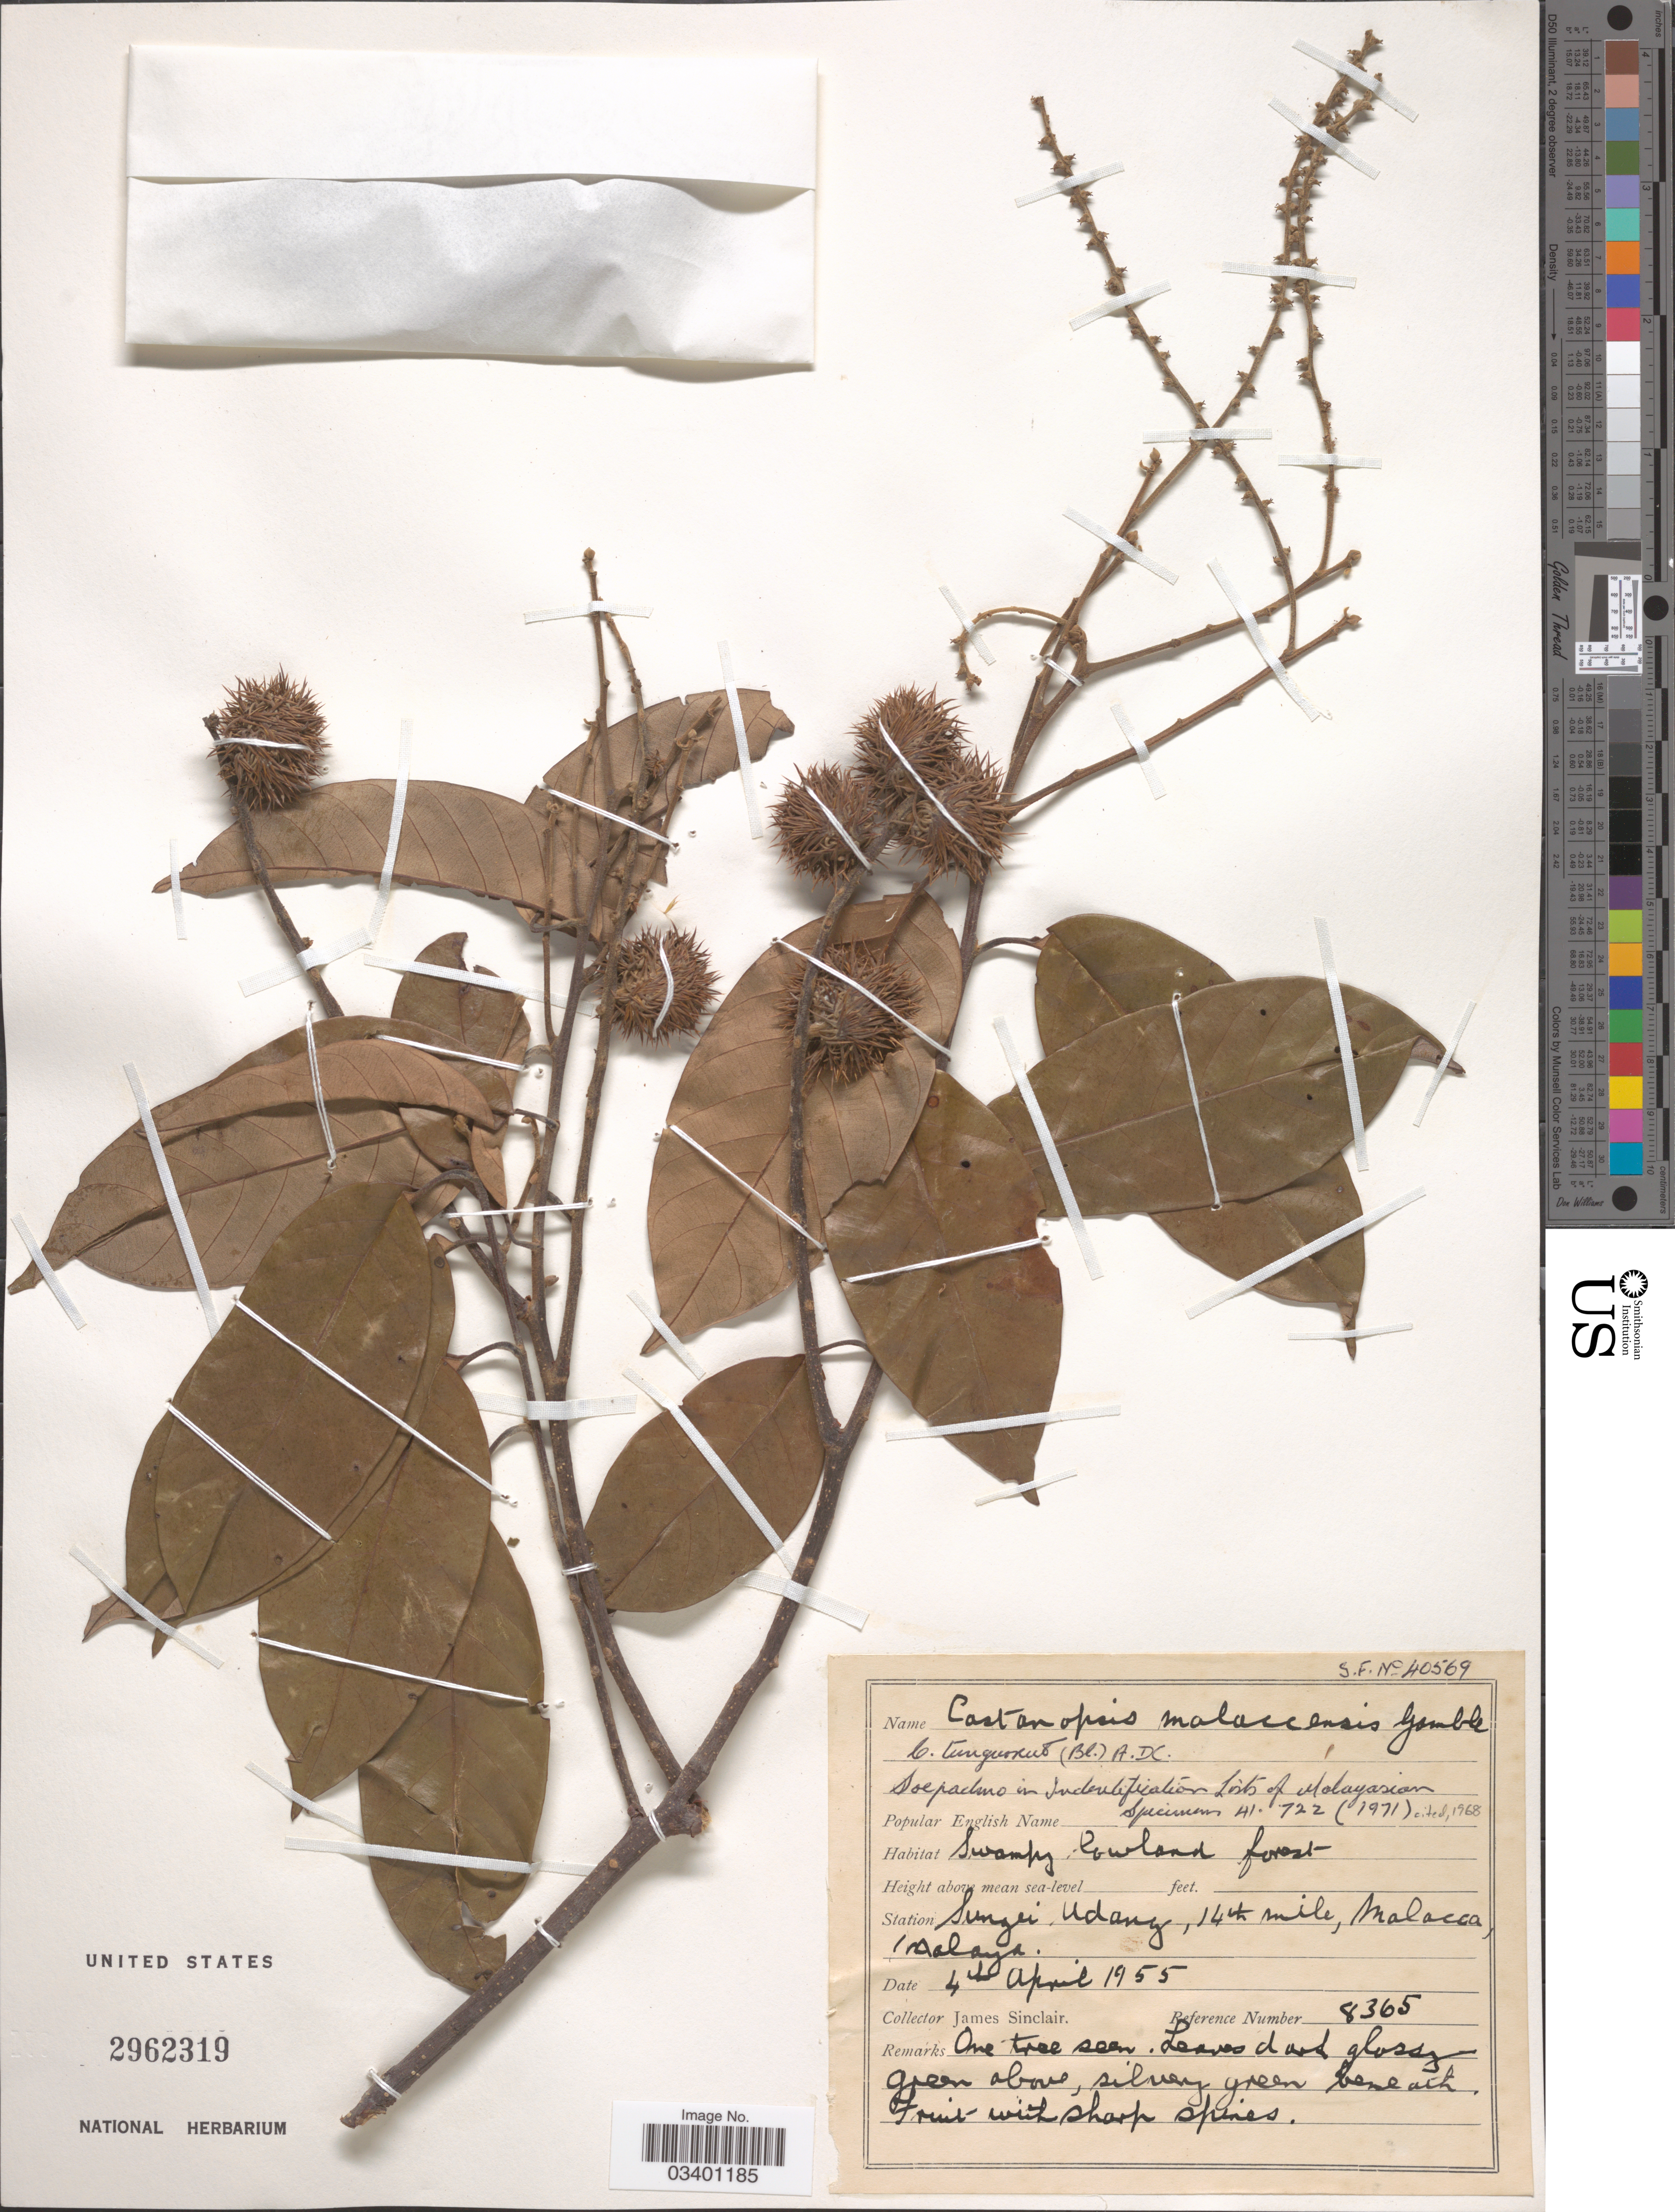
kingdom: Plantae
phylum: Tracheophyta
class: Magnoliopsida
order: Fagales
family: Fagaceae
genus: Castanopsis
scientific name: Castanopsis malaccensis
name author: Gamble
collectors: J. Sinclair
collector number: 8365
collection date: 1955-04-04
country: Malaysia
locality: Station Sungei, Udang, 14th mile, Malacca, Malaya.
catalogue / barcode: US 2962319